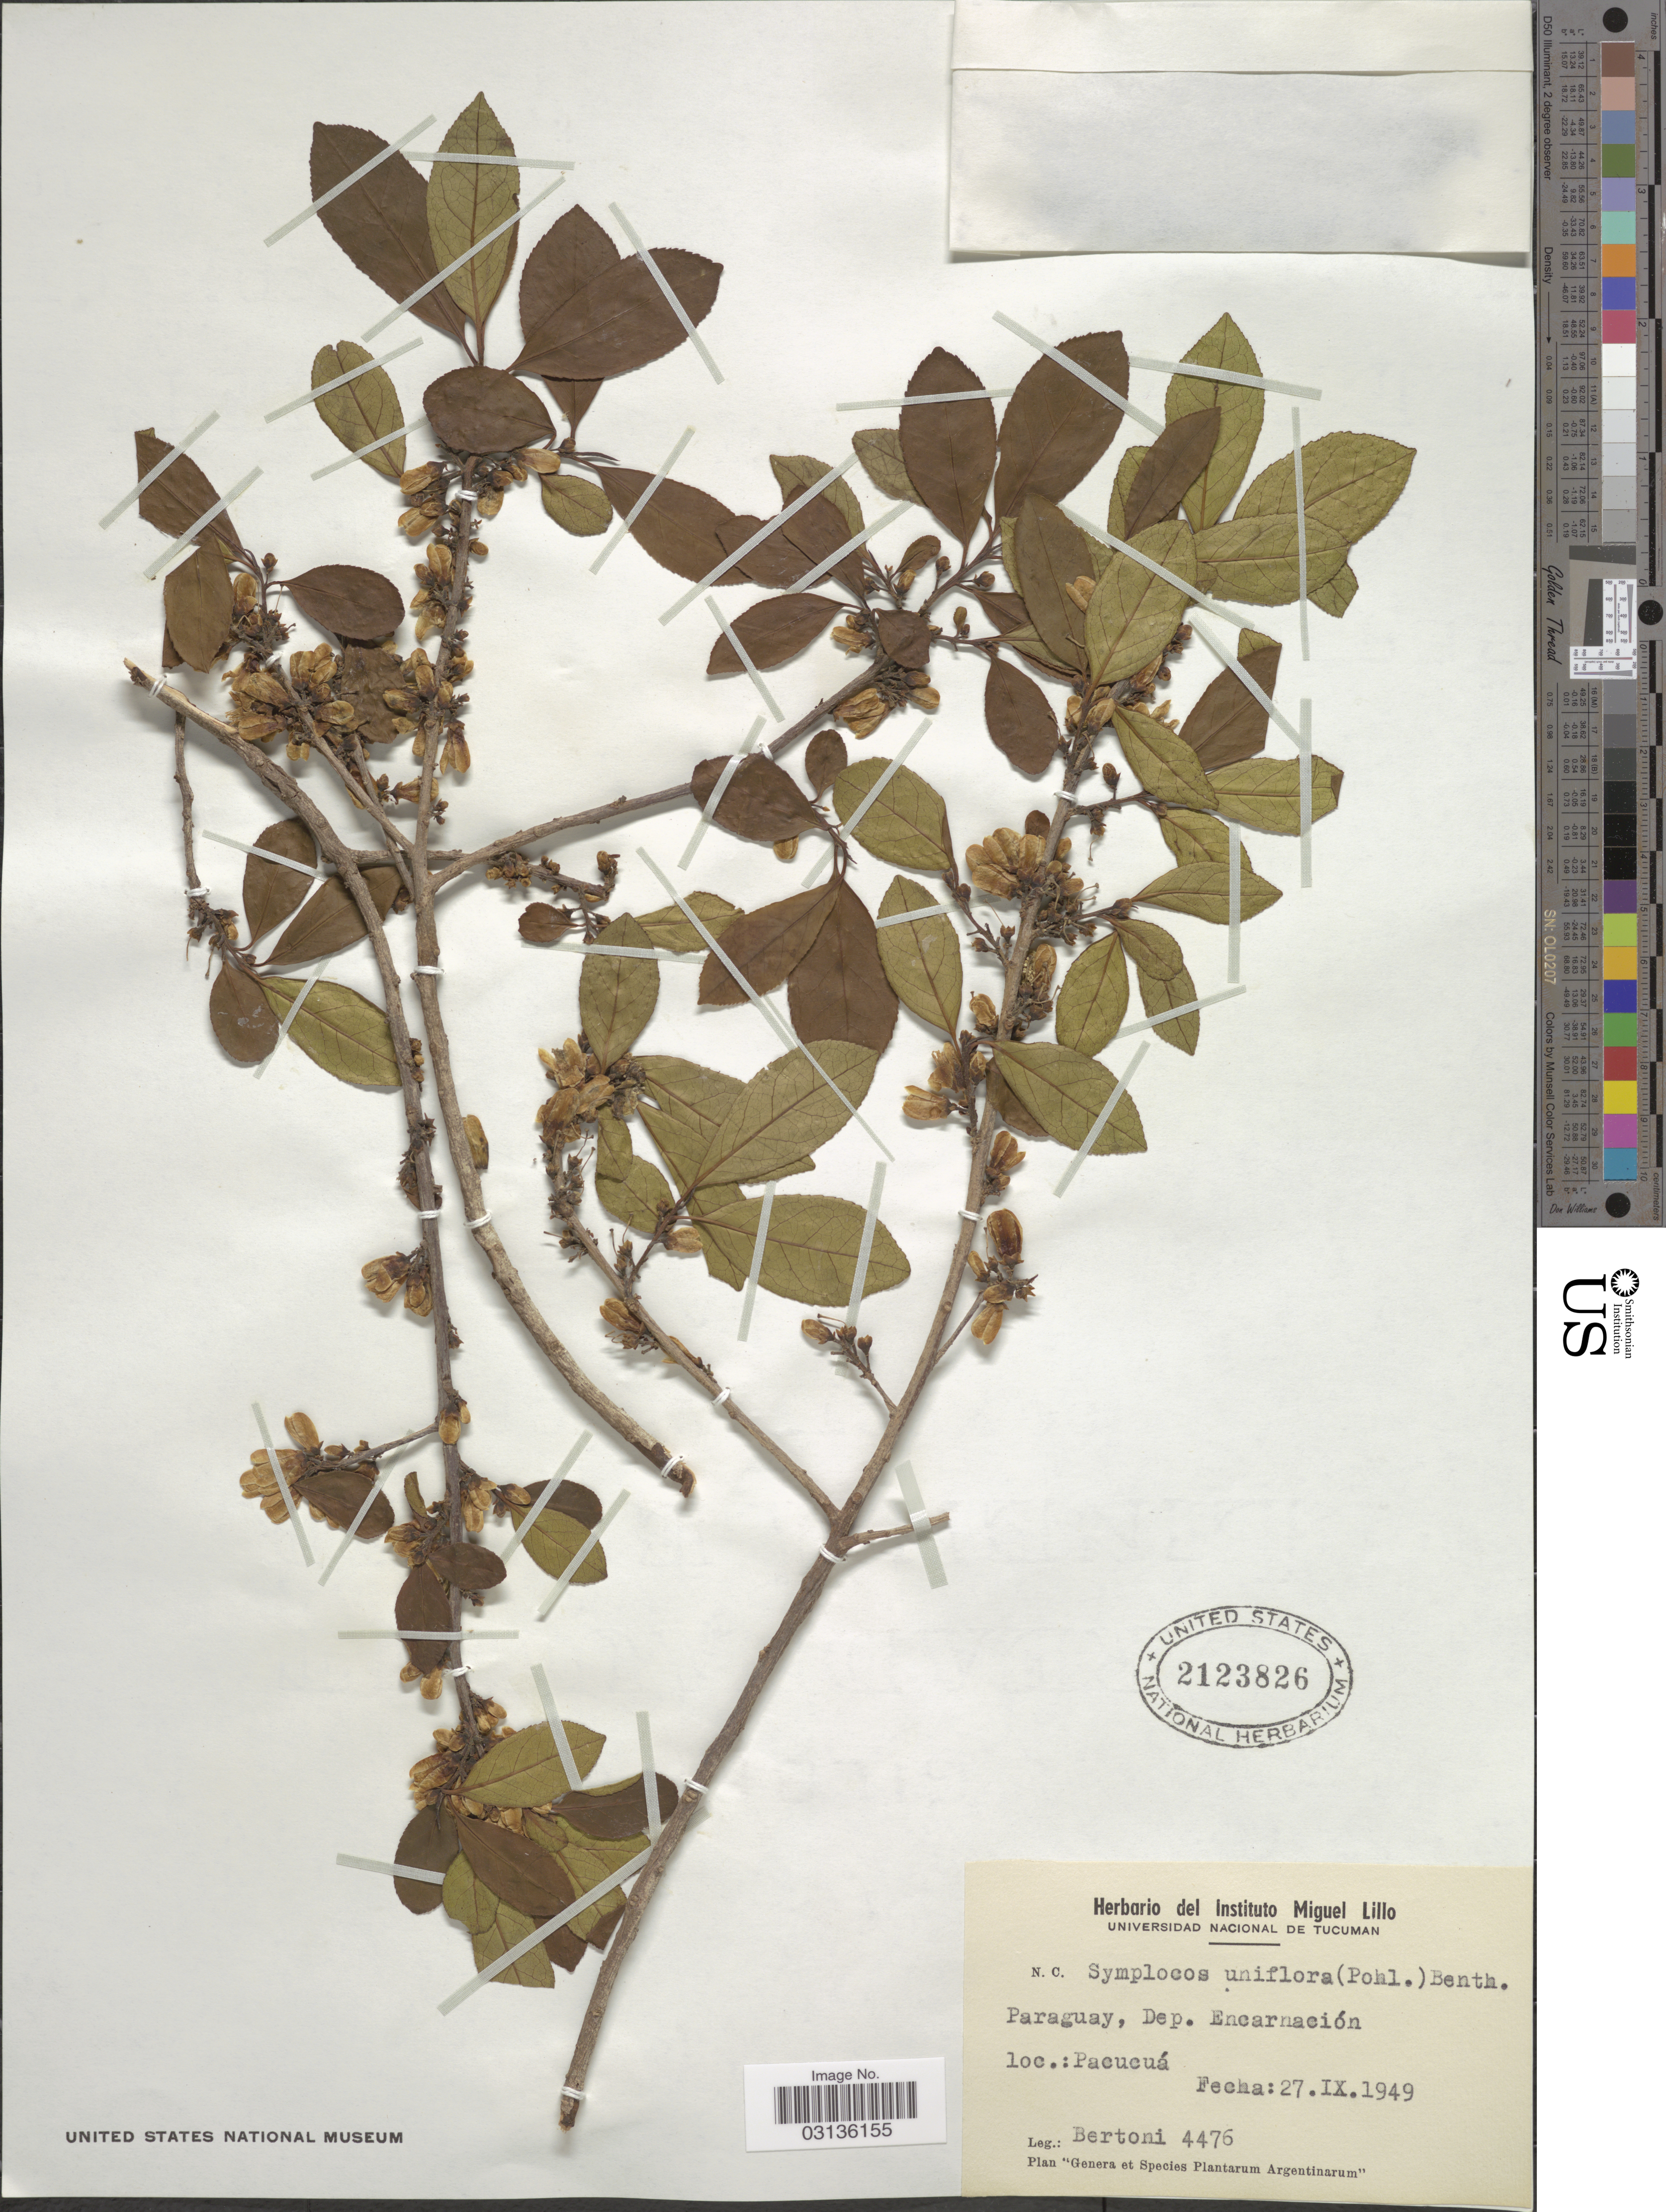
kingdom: Plantae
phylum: Tracheophyta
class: Magnoliopsida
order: Ericales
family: Symplocaceae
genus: Symplocos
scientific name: Symplocos uniflora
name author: (Pohl) Benth.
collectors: -- Bertoni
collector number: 4476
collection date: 1949-09-27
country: Paraguay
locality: Dep. Encarnación. Pacucuá.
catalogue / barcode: US 2123826